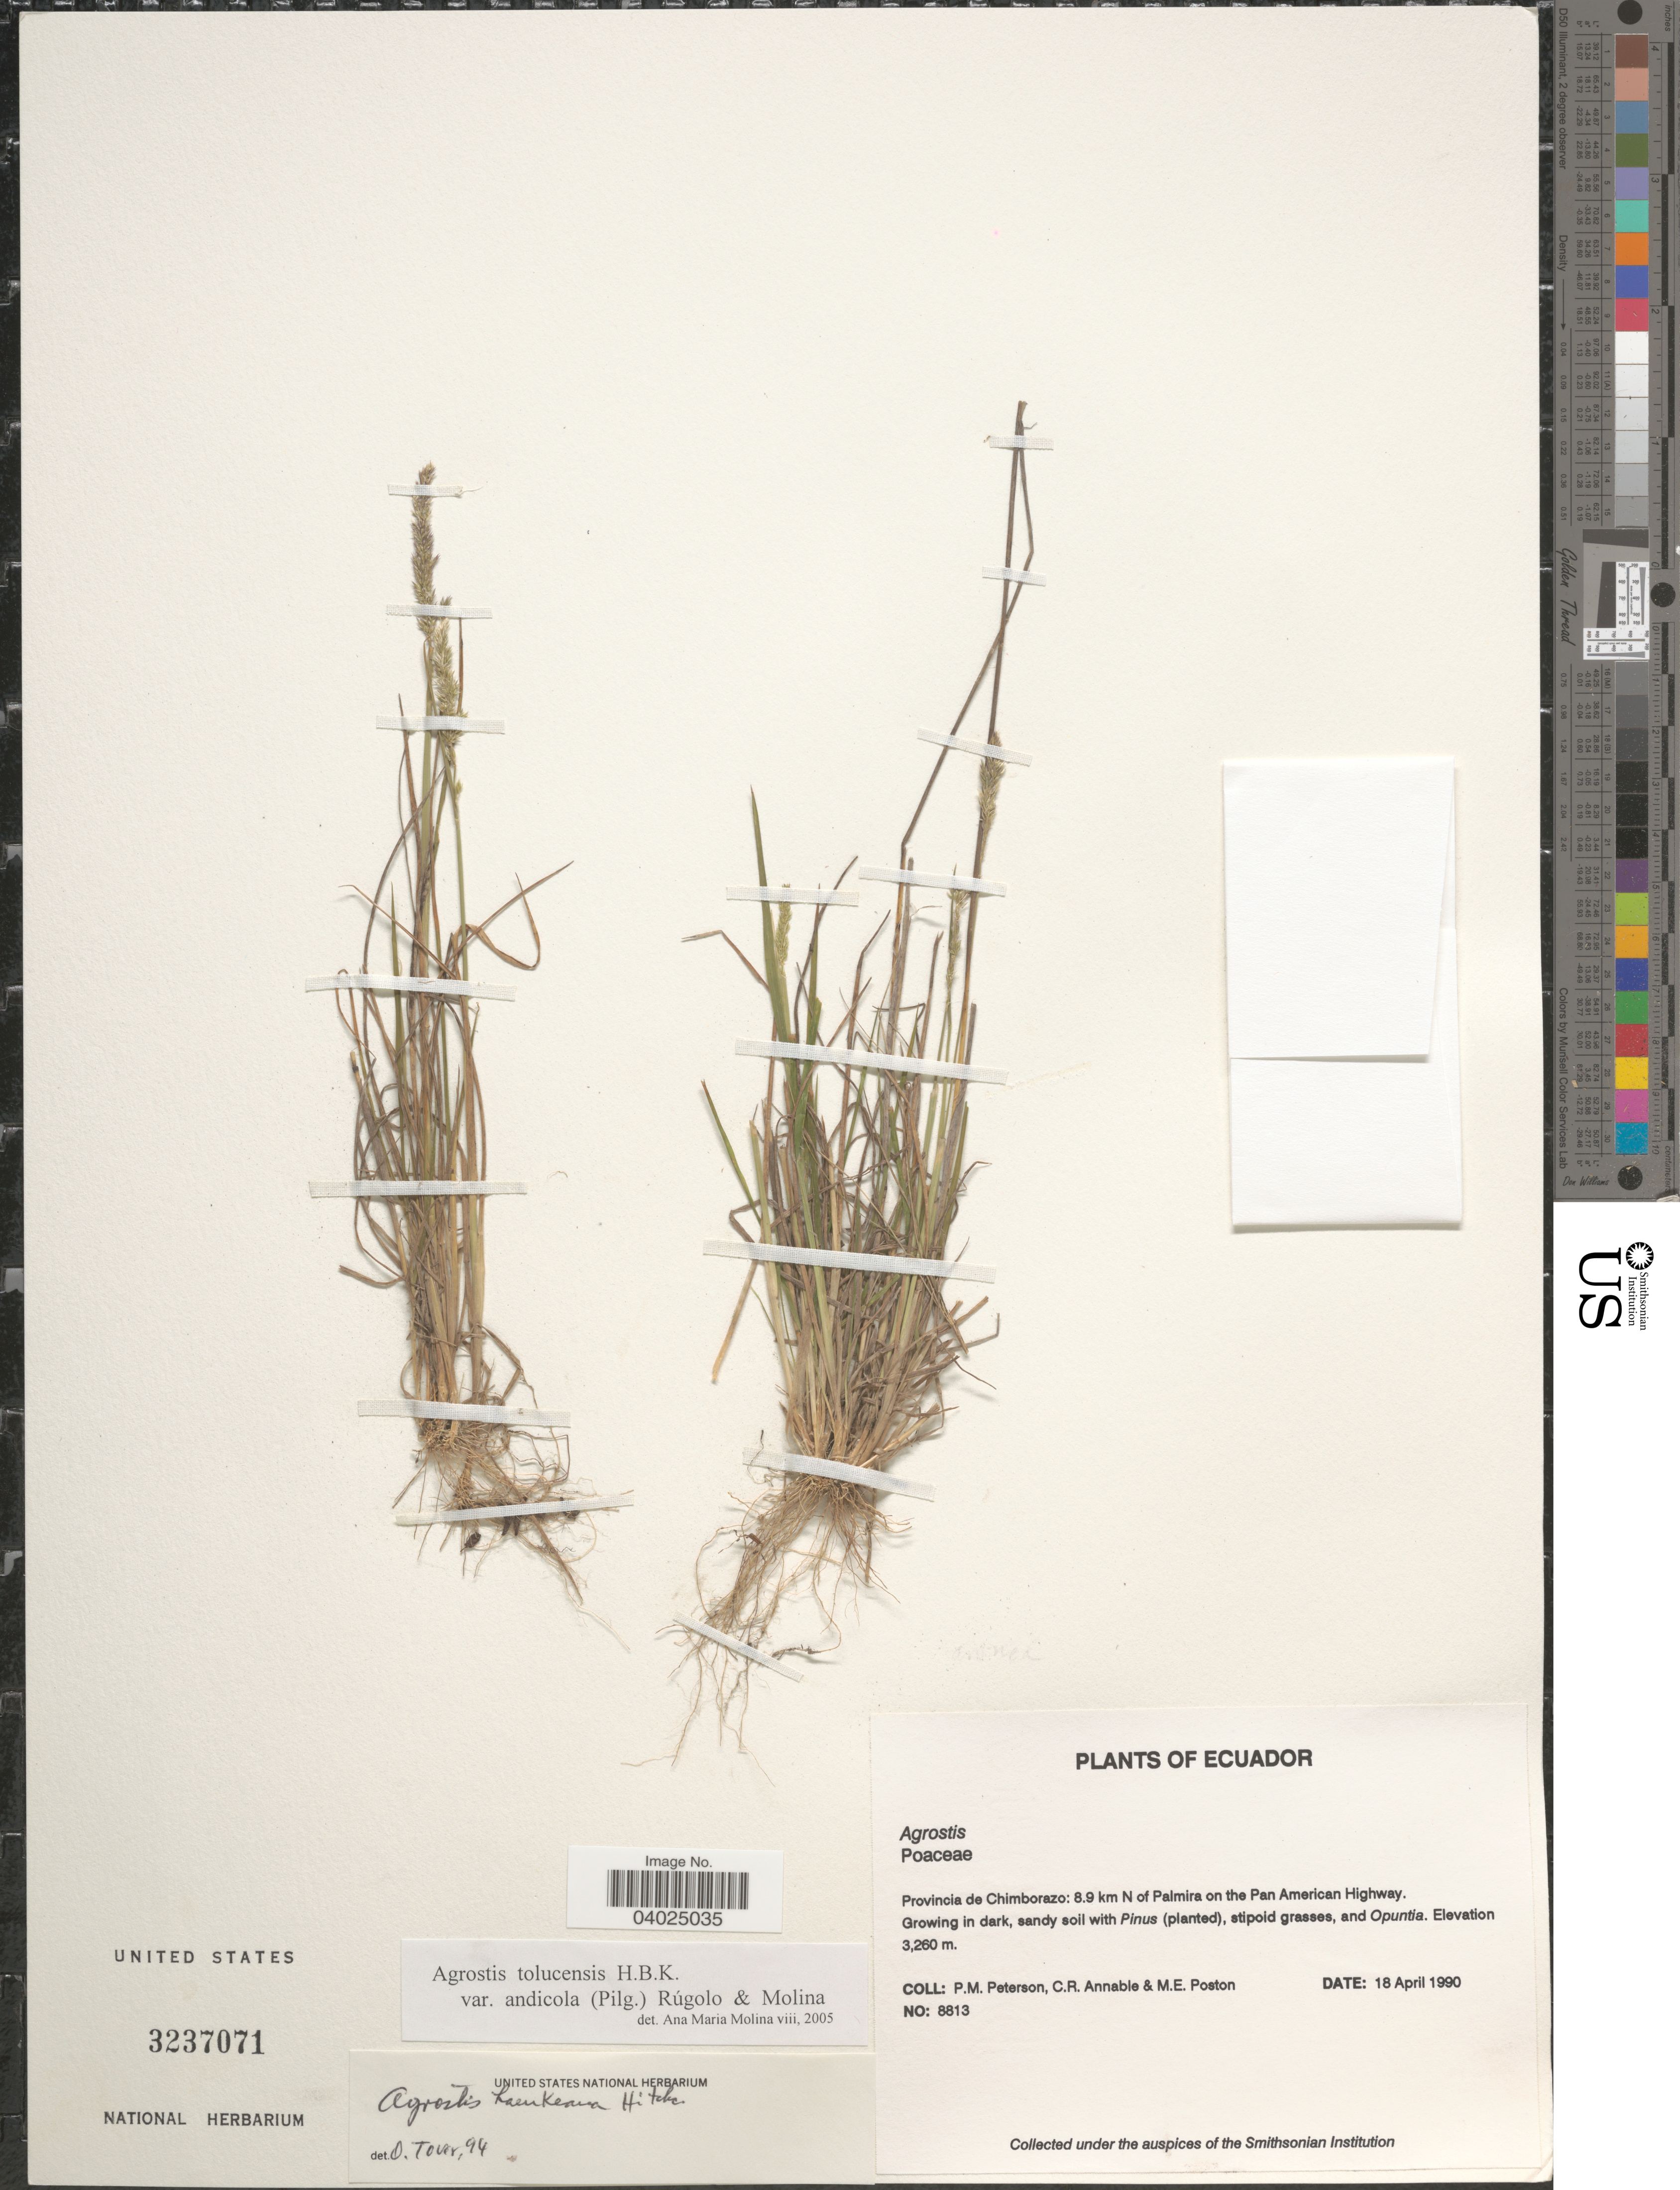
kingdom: Plantae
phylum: Tracheophyta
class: Liliopsida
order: Poales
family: Poaceae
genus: Agrostis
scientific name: Agrostis tolucensis var. andicola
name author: (Pilg.) Rúgolo & A.M. Molina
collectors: P. M. Peterson, C. R. Annable & M. Poston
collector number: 8813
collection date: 1990-04-18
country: Ecuador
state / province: Chimborazo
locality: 8.9 km N of Palmira on the Pan American Highway.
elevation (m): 3260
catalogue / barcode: US 3237071